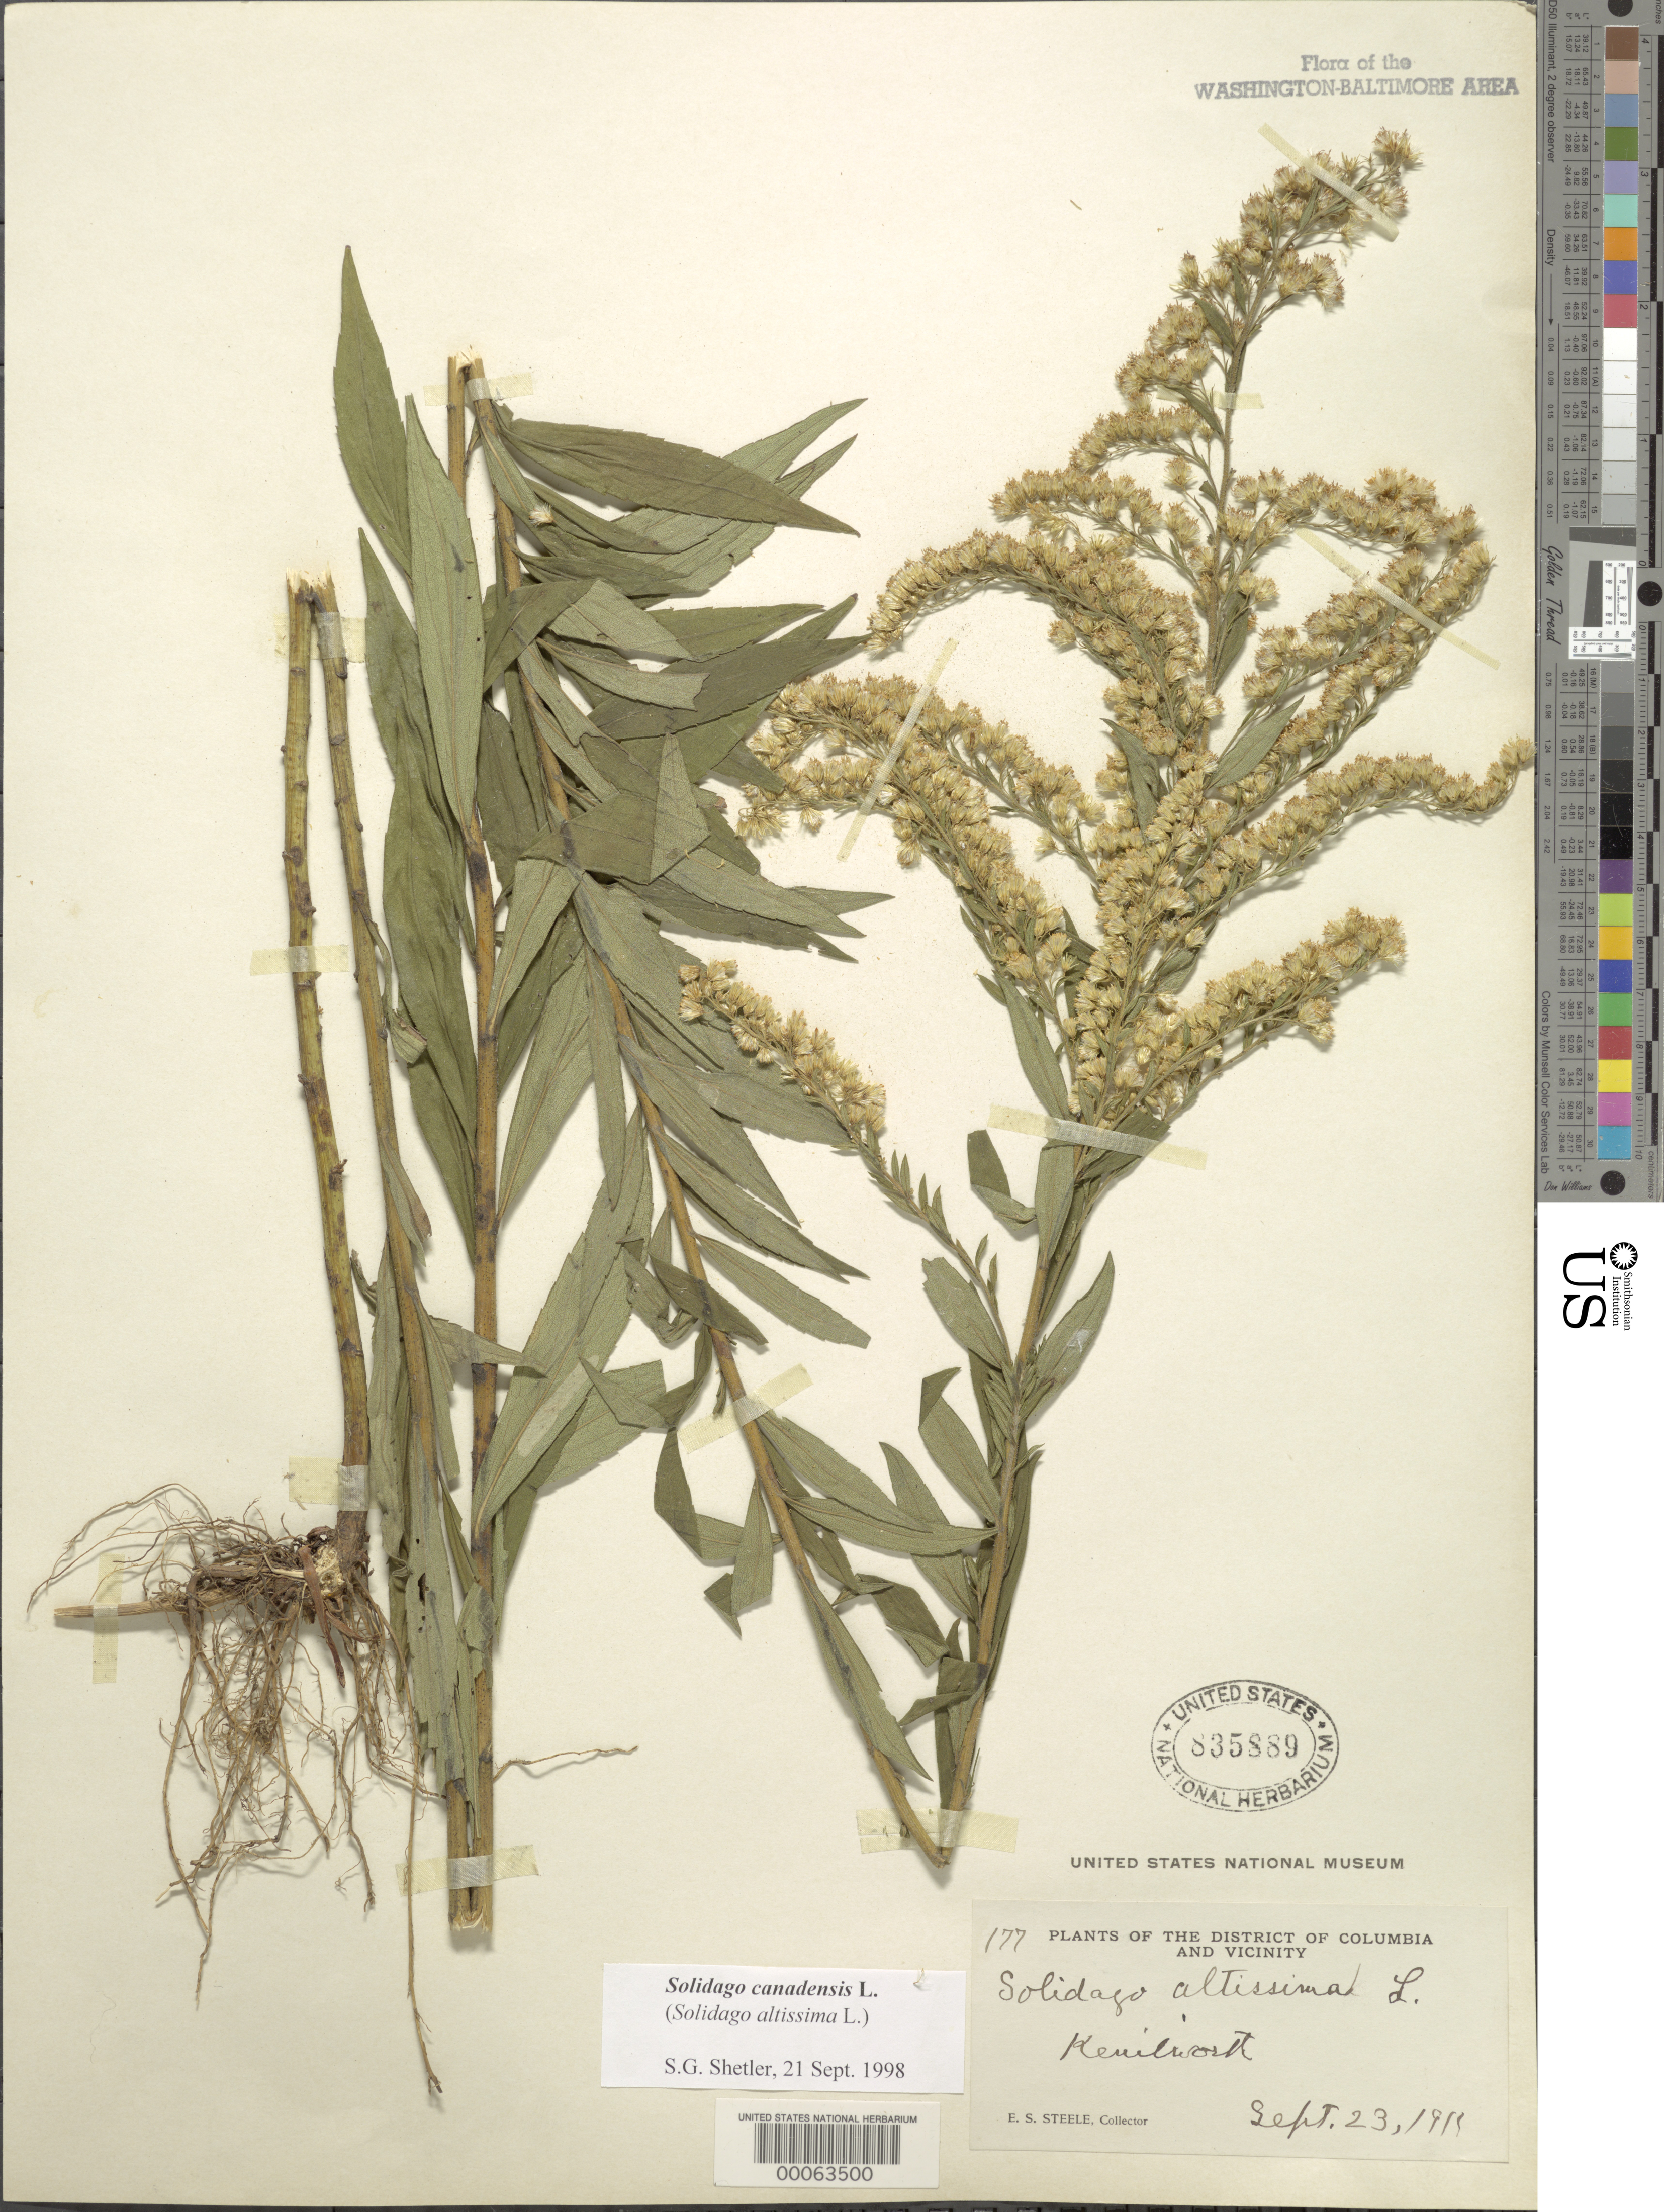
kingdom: Plantae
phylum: Tracheophyta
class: Magnoliopsida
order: Asterales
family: Asteraceae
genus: Solidago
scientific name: Solidago canadensis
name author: L.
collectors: E. Steele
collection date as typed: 23 Sep 1911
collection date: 1911-09-23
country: United States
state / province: District of Columbia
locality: Kenilworth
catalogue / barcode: US 835889